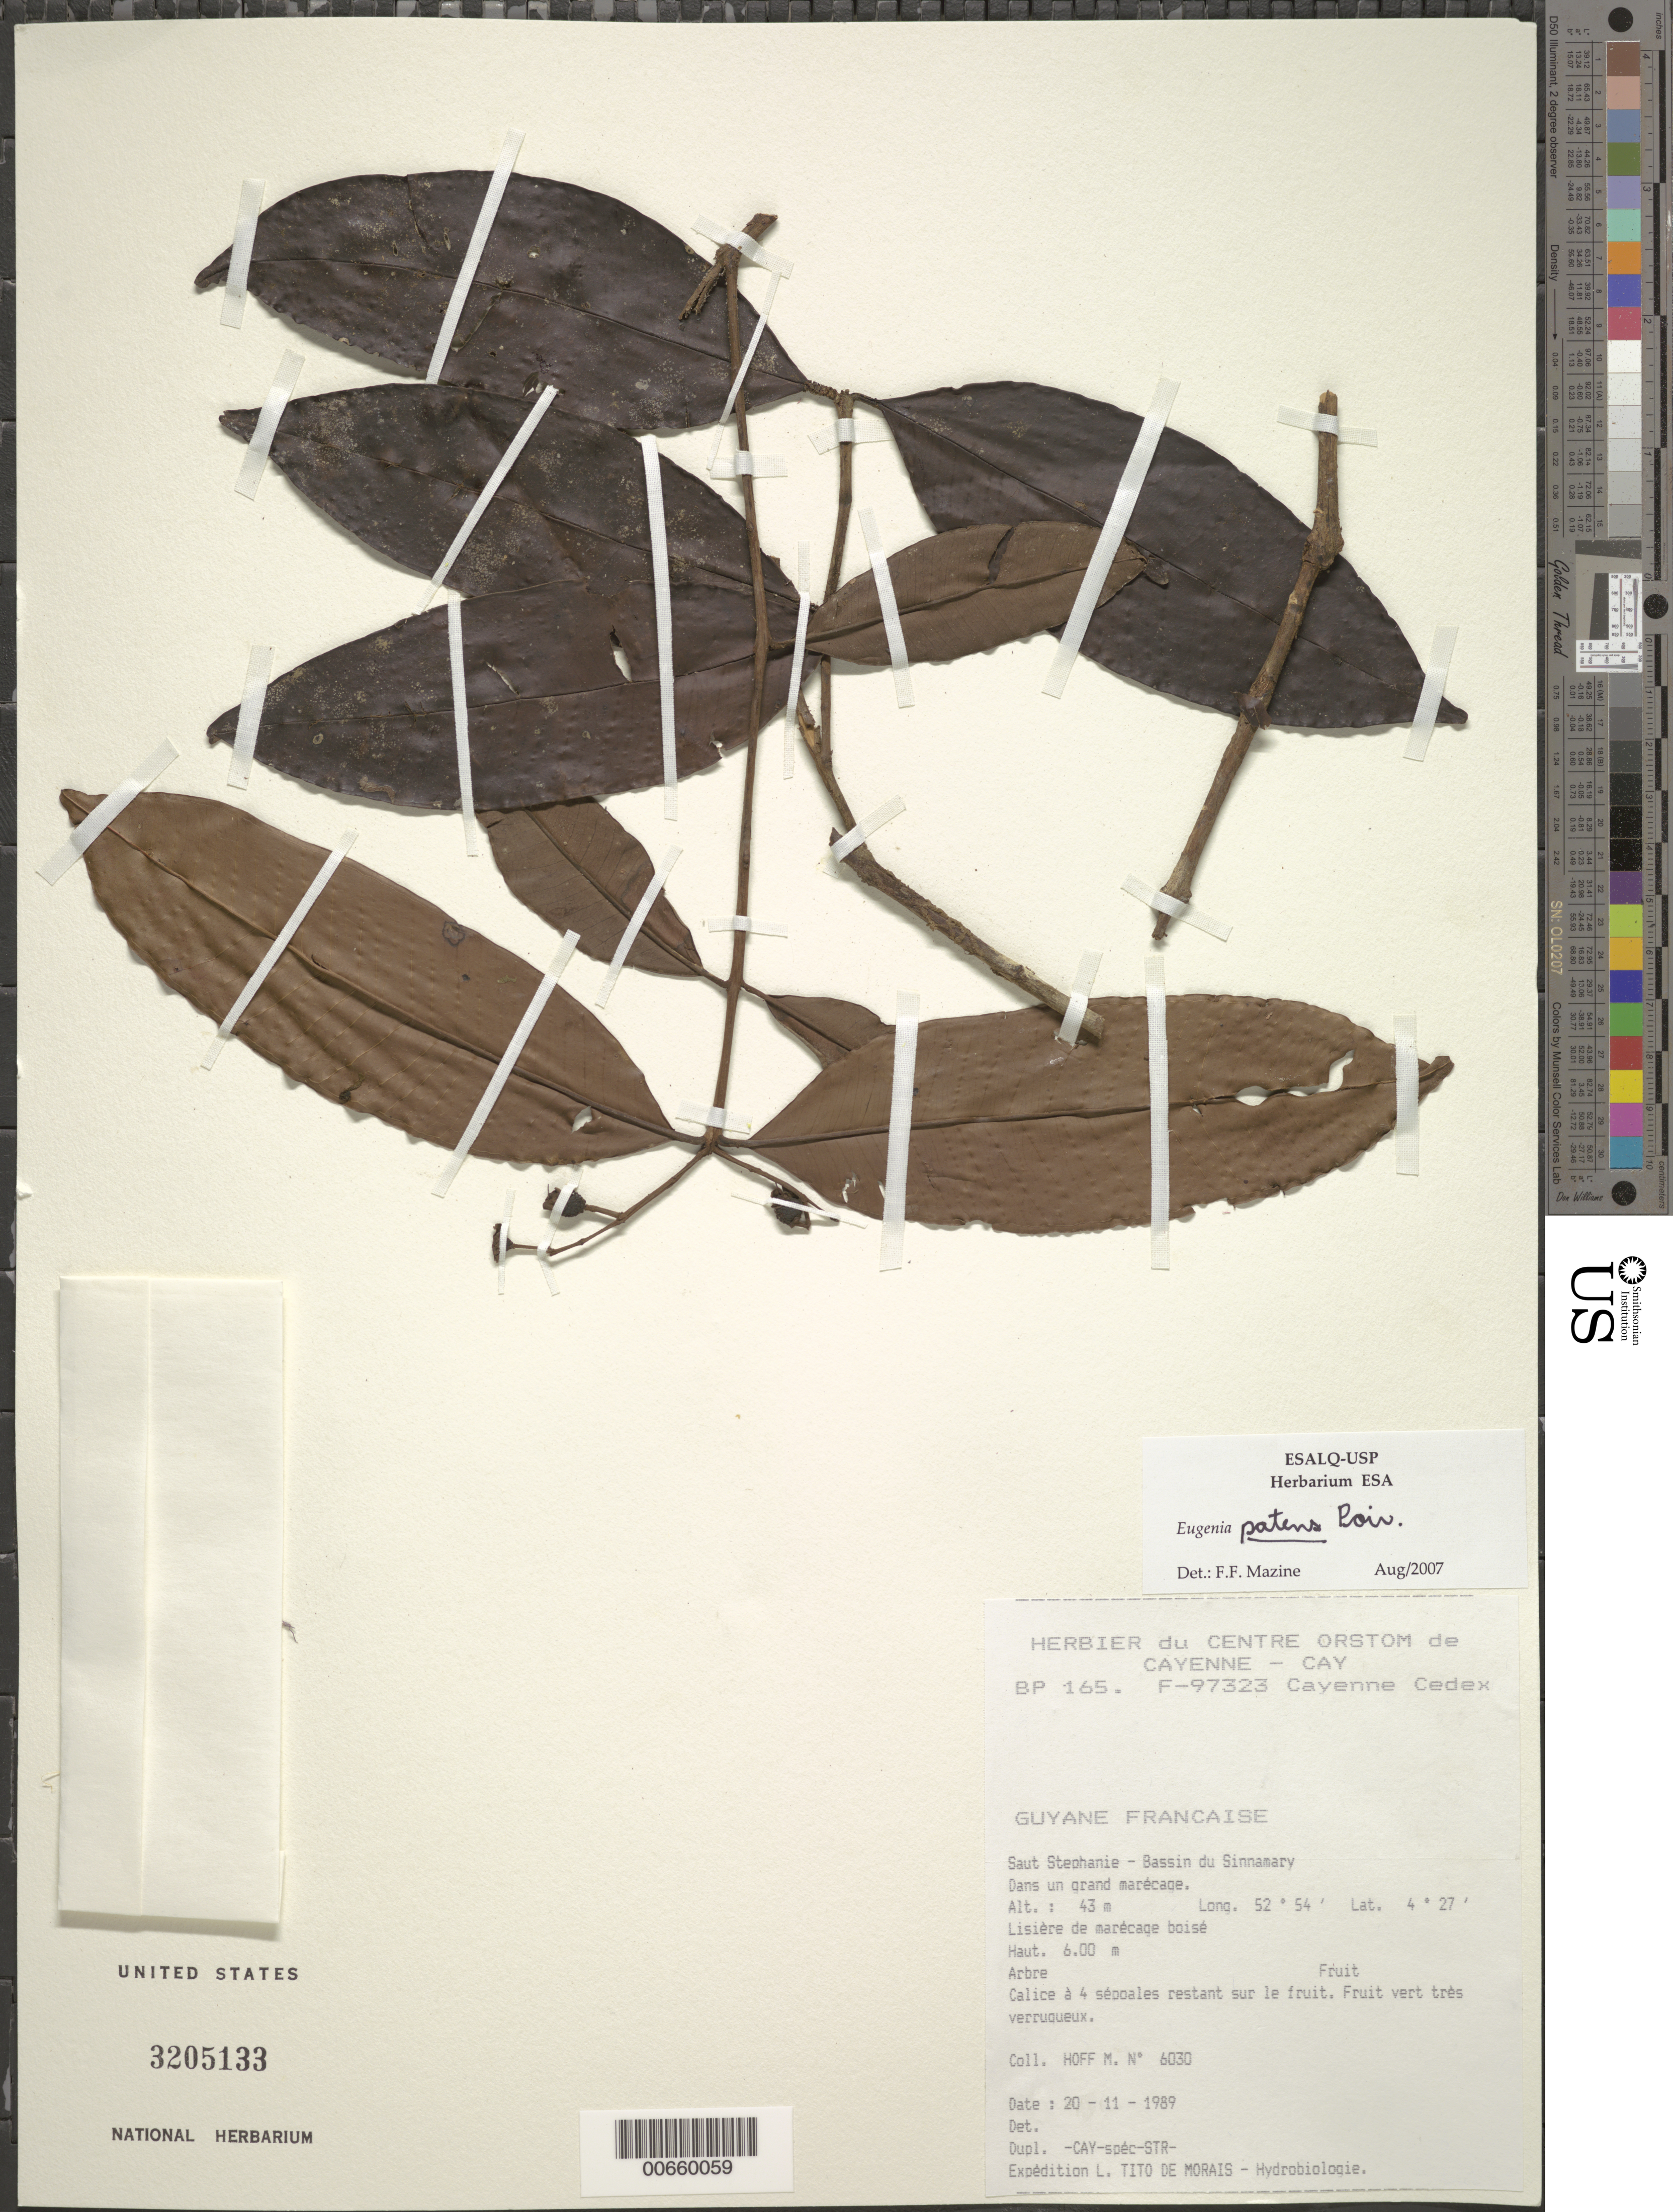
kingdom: Plantae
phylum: Tracheophyta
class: Magnoliopsida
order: Myrtales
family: Myrtaceae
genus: Eugenia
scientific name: Eugenia polystachya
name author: Rich.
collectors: M. Hoff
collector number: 6030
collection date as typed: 20-Nov-89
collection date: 1989-11-20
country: French Guiana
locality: Saut Stéphanie, Bassin du Sinnamary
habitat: Edge of marsh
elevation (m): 43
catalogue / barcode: US 3205133